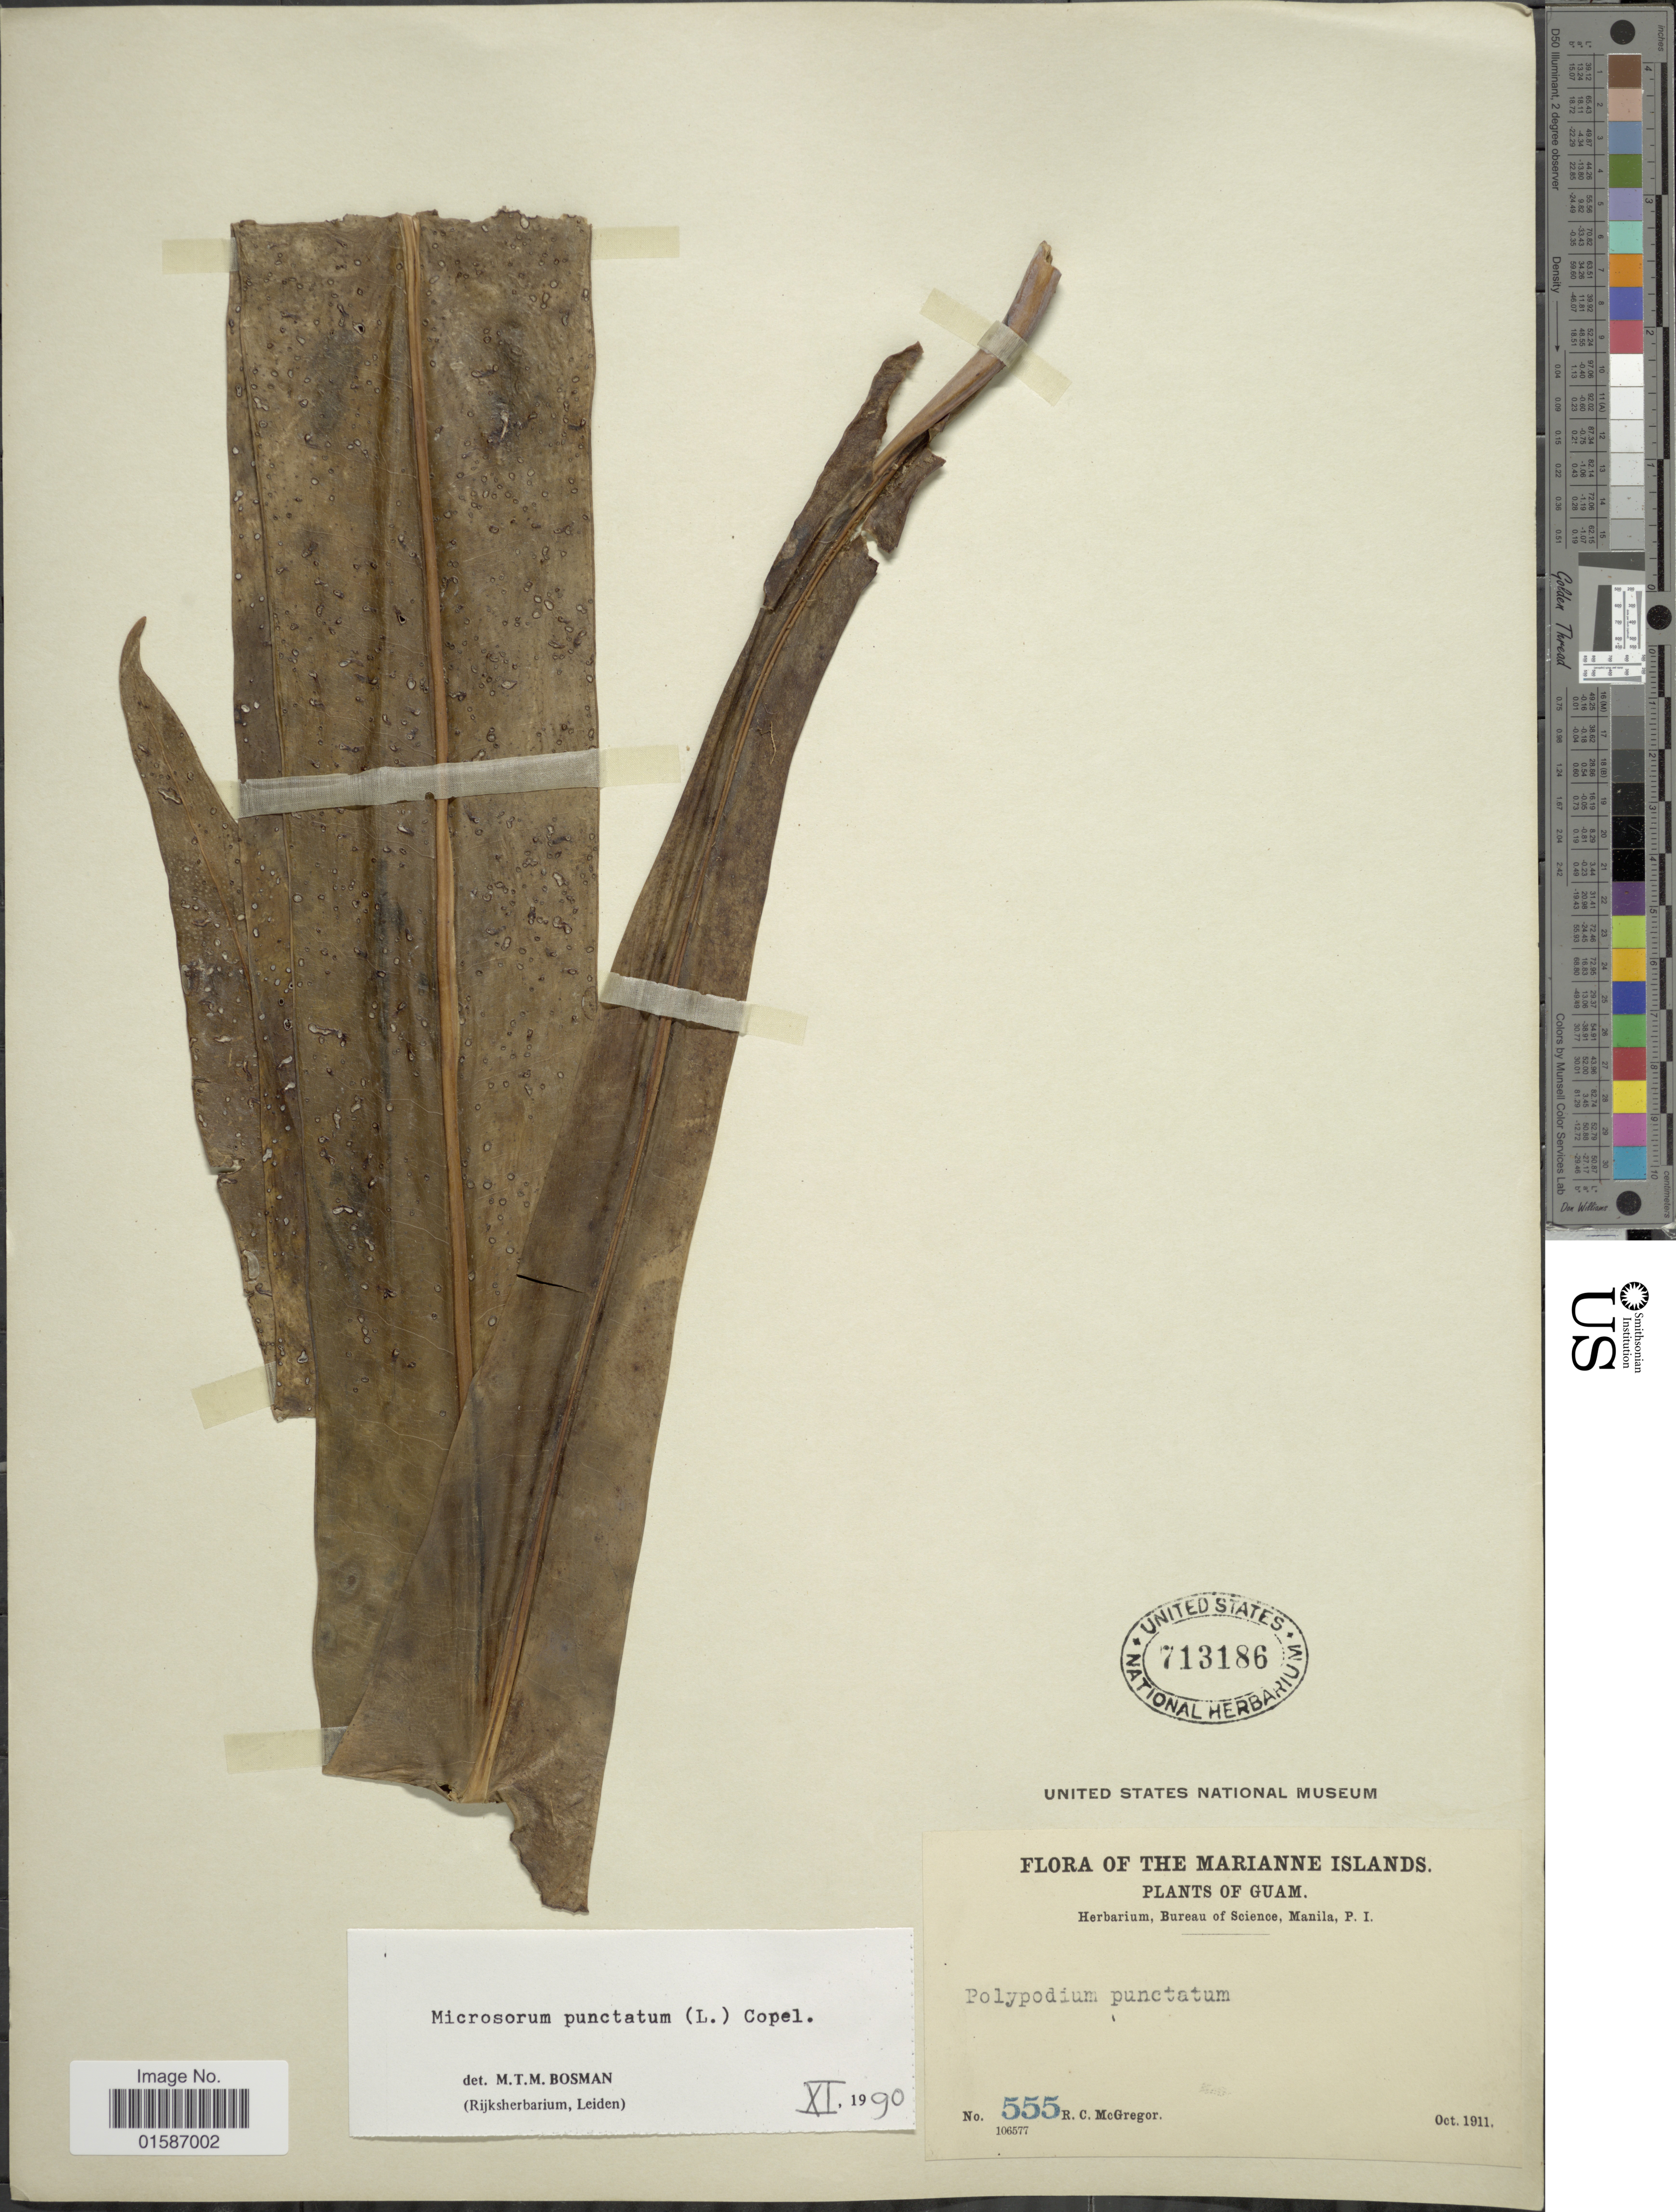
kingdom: Plantae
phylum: Tracheophyta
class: Polypodiopsida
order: Polypodiales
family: Polypodiaceae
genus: Microsorum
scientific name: Microsorum punctatum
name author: (L.) Copel.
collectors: R. C. McGregor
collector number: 555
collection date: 1911-10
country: Guam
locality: The Marianne Islands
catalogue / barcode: US 713186